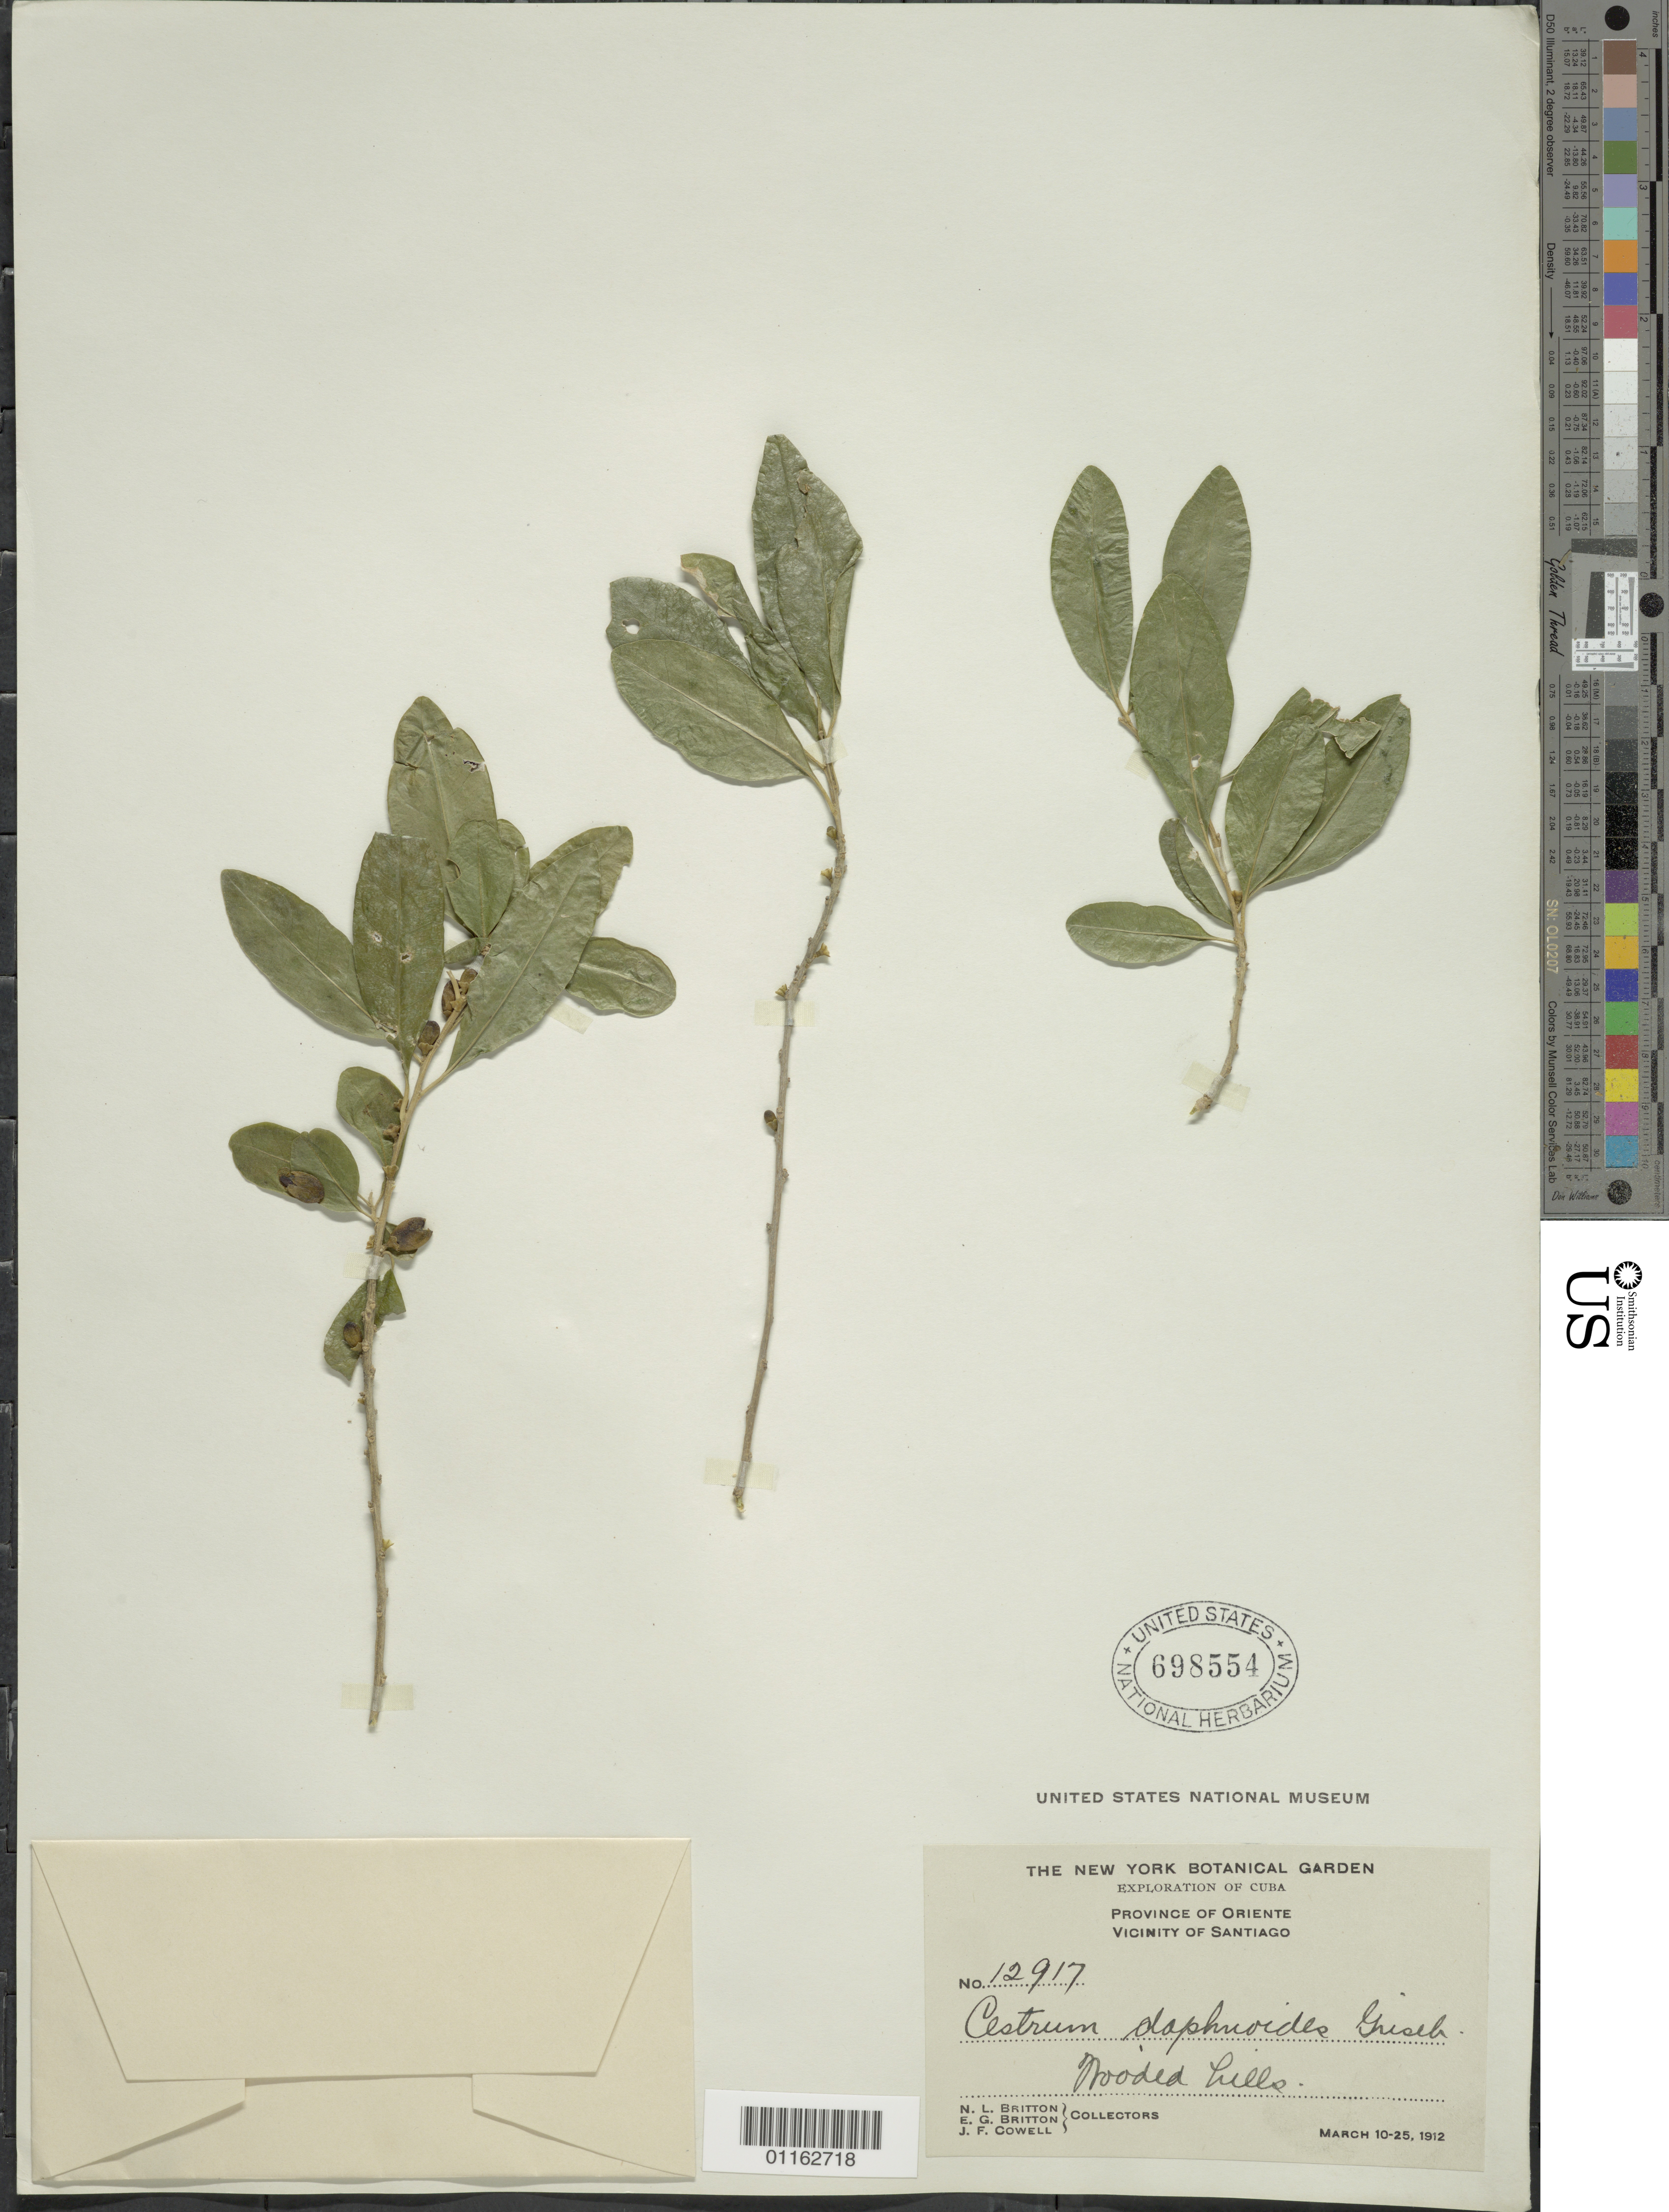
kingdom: Plantae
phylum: Tracheophyta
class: Magnoliopsida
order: Solanales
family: Solanaceae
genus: Cestrum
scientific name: Cestrum daphnoides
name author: Griseb.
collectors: N. Britton, E. G. Britton & J. F. Cowell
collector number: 12917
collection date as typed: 10 Mar 1912 to 25 Mar 1912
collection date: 1912-03-10/1912-03-25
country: Cuba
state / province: Oriente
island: Cuba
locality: vicinity of Santiago; wooded hills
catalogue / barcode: US 698554